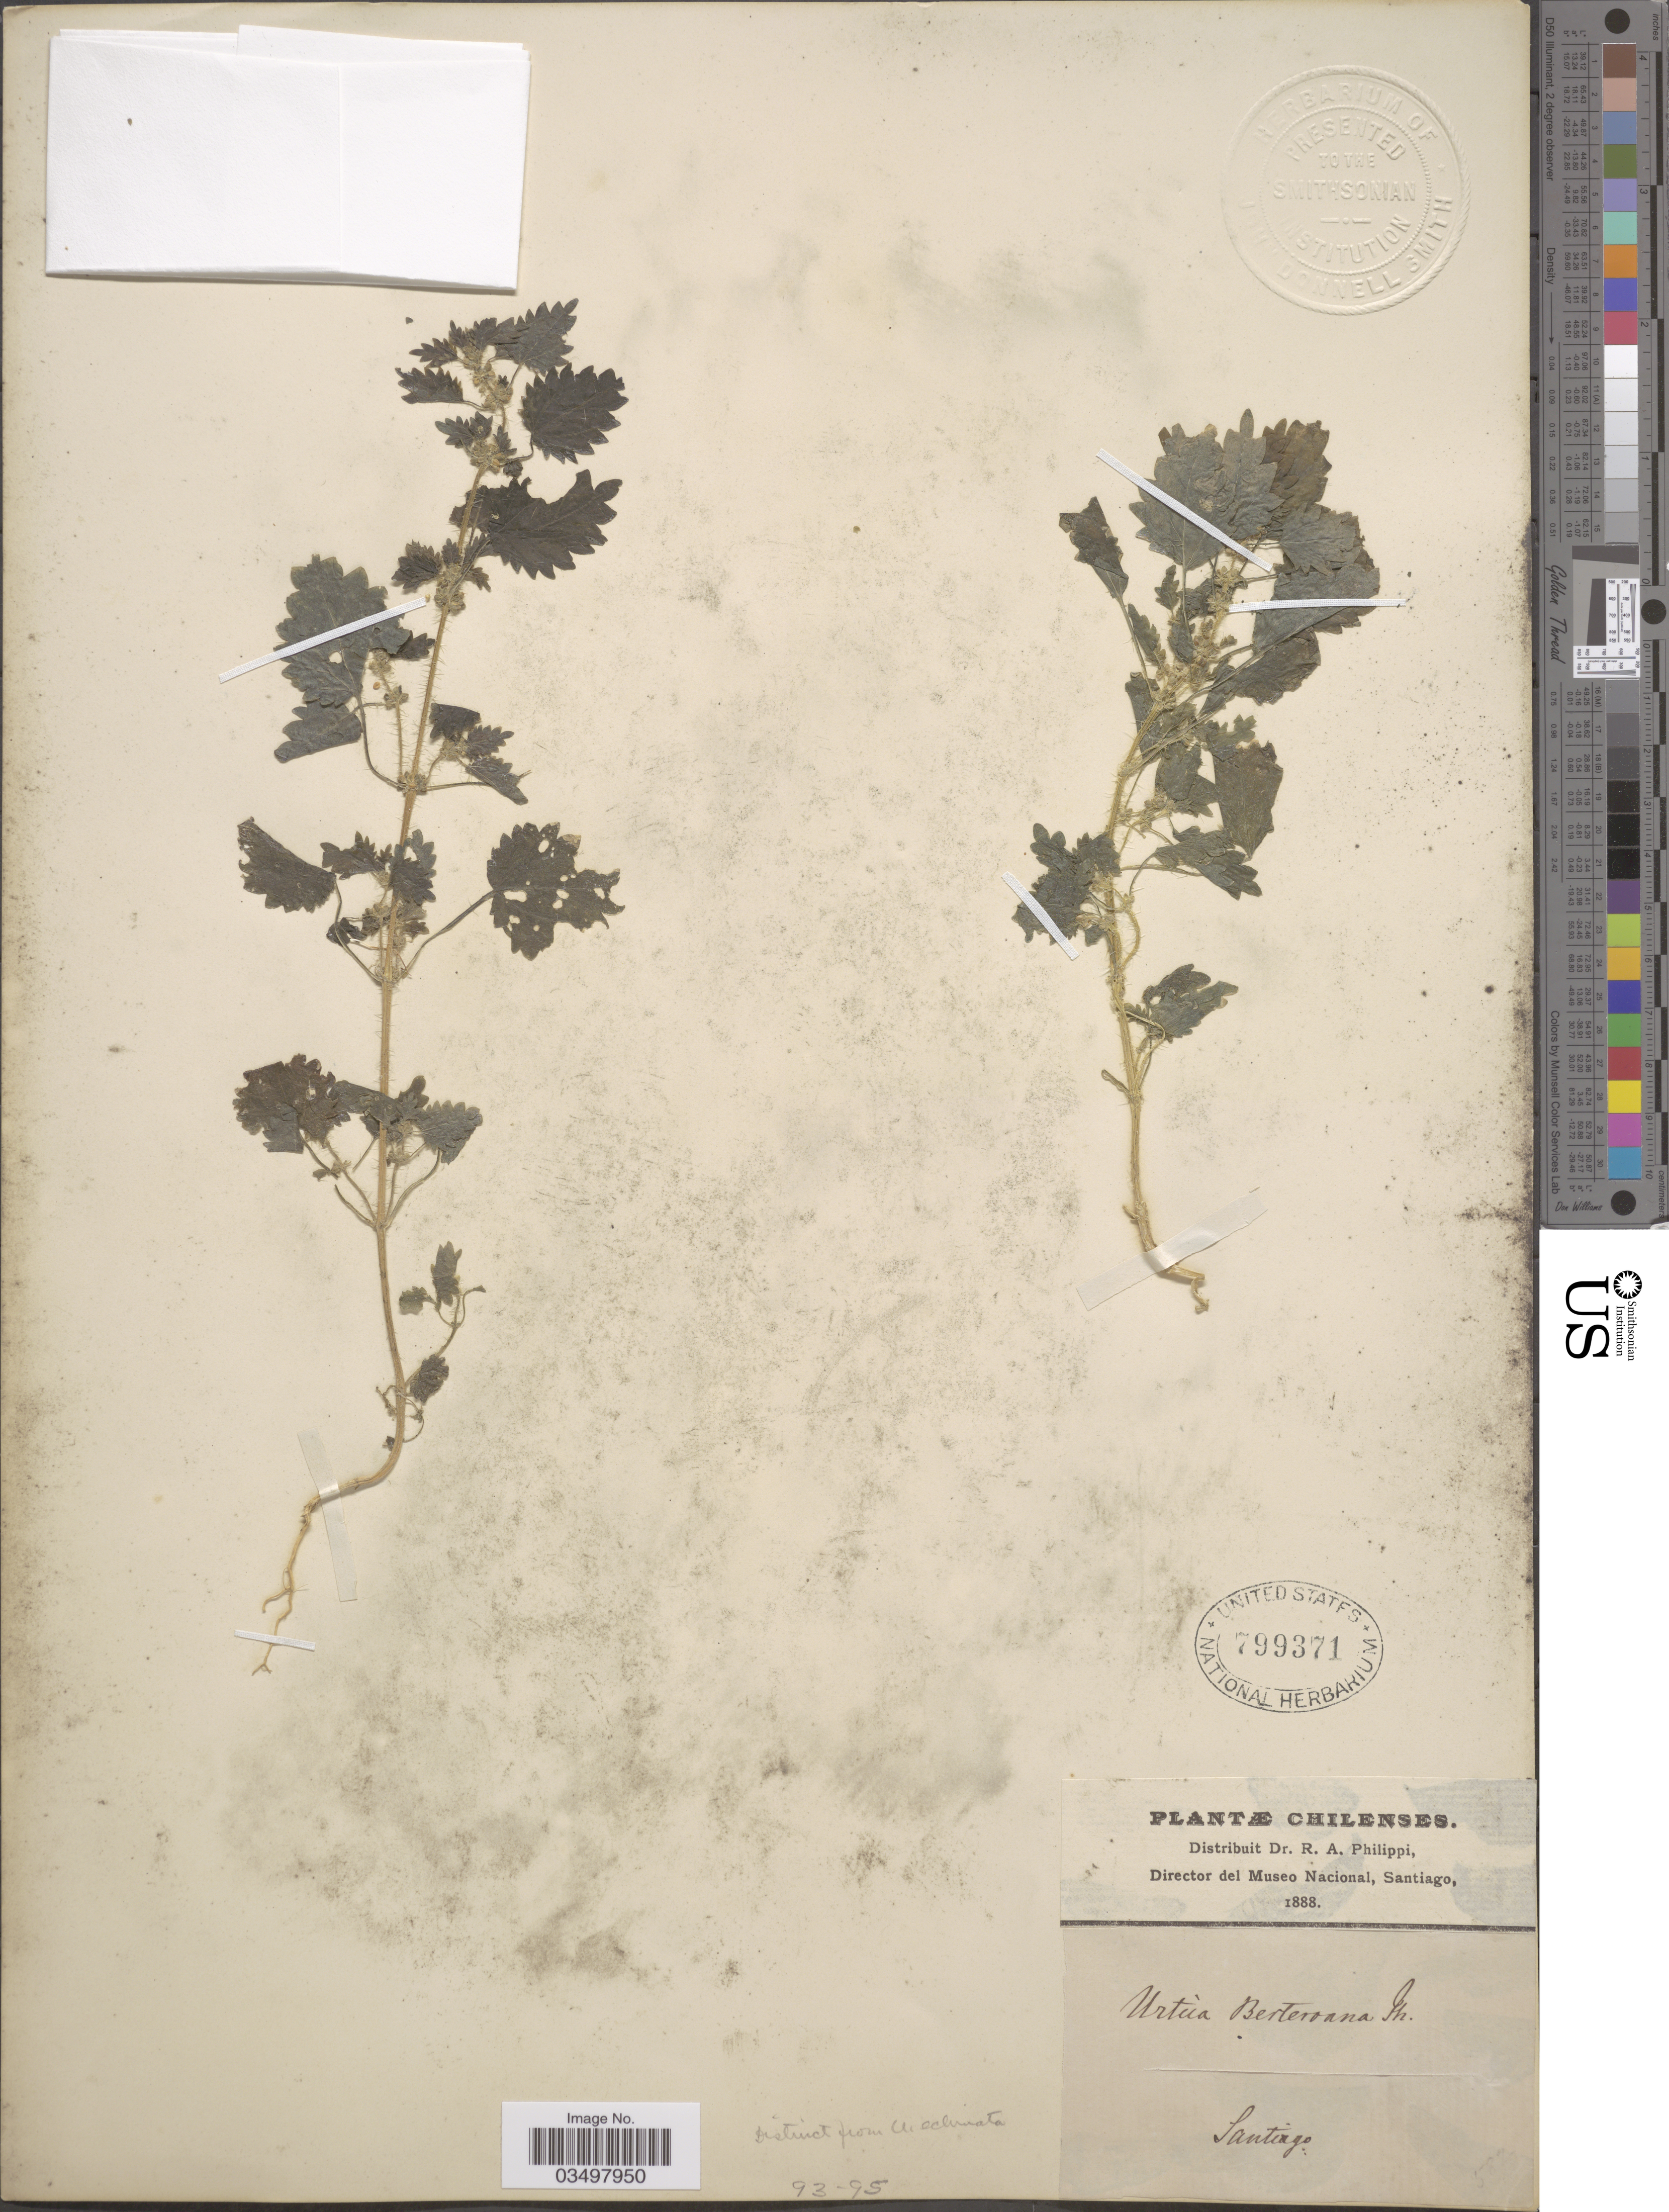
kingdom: Plantae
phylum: Tracheophyta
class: Magnoliopsida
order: Rosales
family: Urticaceae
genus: Urtica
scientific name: Urtica beteroana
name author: Phil.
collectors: ex. herb. R.A. Philippi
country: Chile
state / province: Región Metropolitana (RM)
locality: Santiago.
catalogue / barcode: US 799371